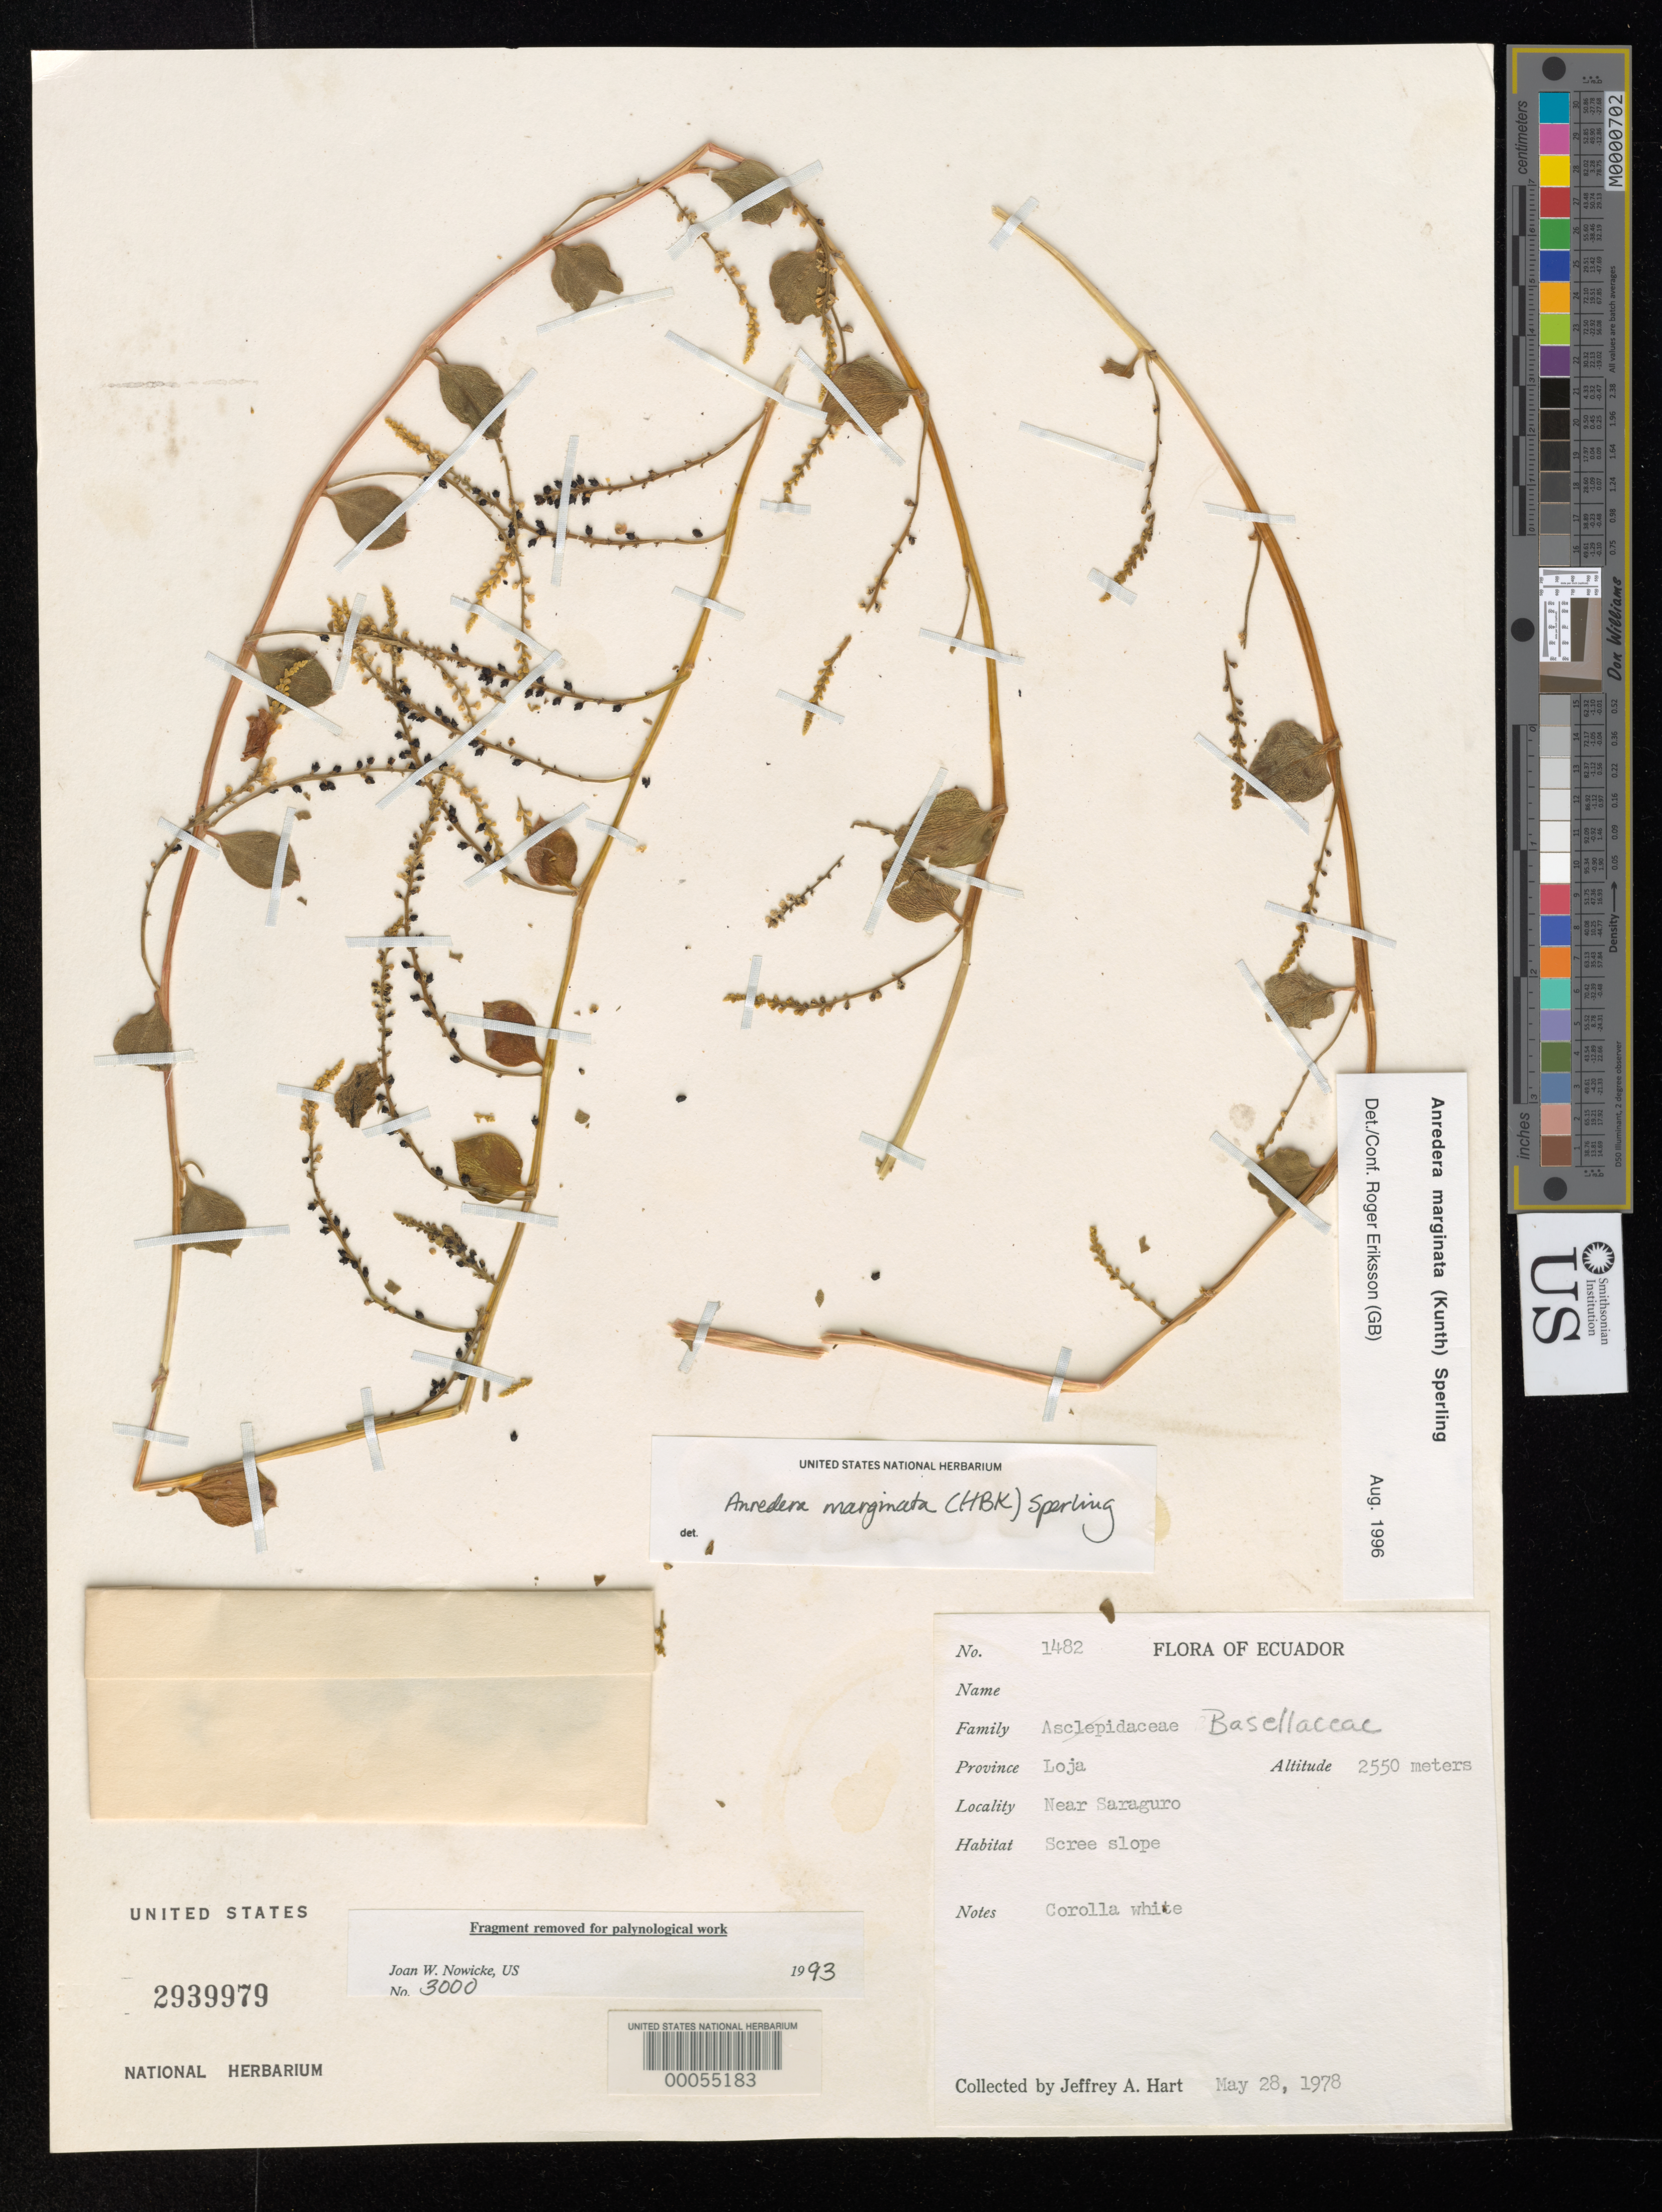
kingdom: Plantae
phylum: Tracheophyta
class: Magnoliopsida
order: Caryophyllales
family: Basellaceae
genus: Anredera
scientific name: Anredera marginata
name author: (Humboldt et al.) Sperling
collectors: J. A. Hart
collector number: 1482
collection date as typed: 28 May 1978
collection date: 1978-05-28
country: Ecuador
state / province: Loja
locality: Near Saraguro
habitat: Scree slope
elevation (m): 2550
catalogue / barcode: US 2939979